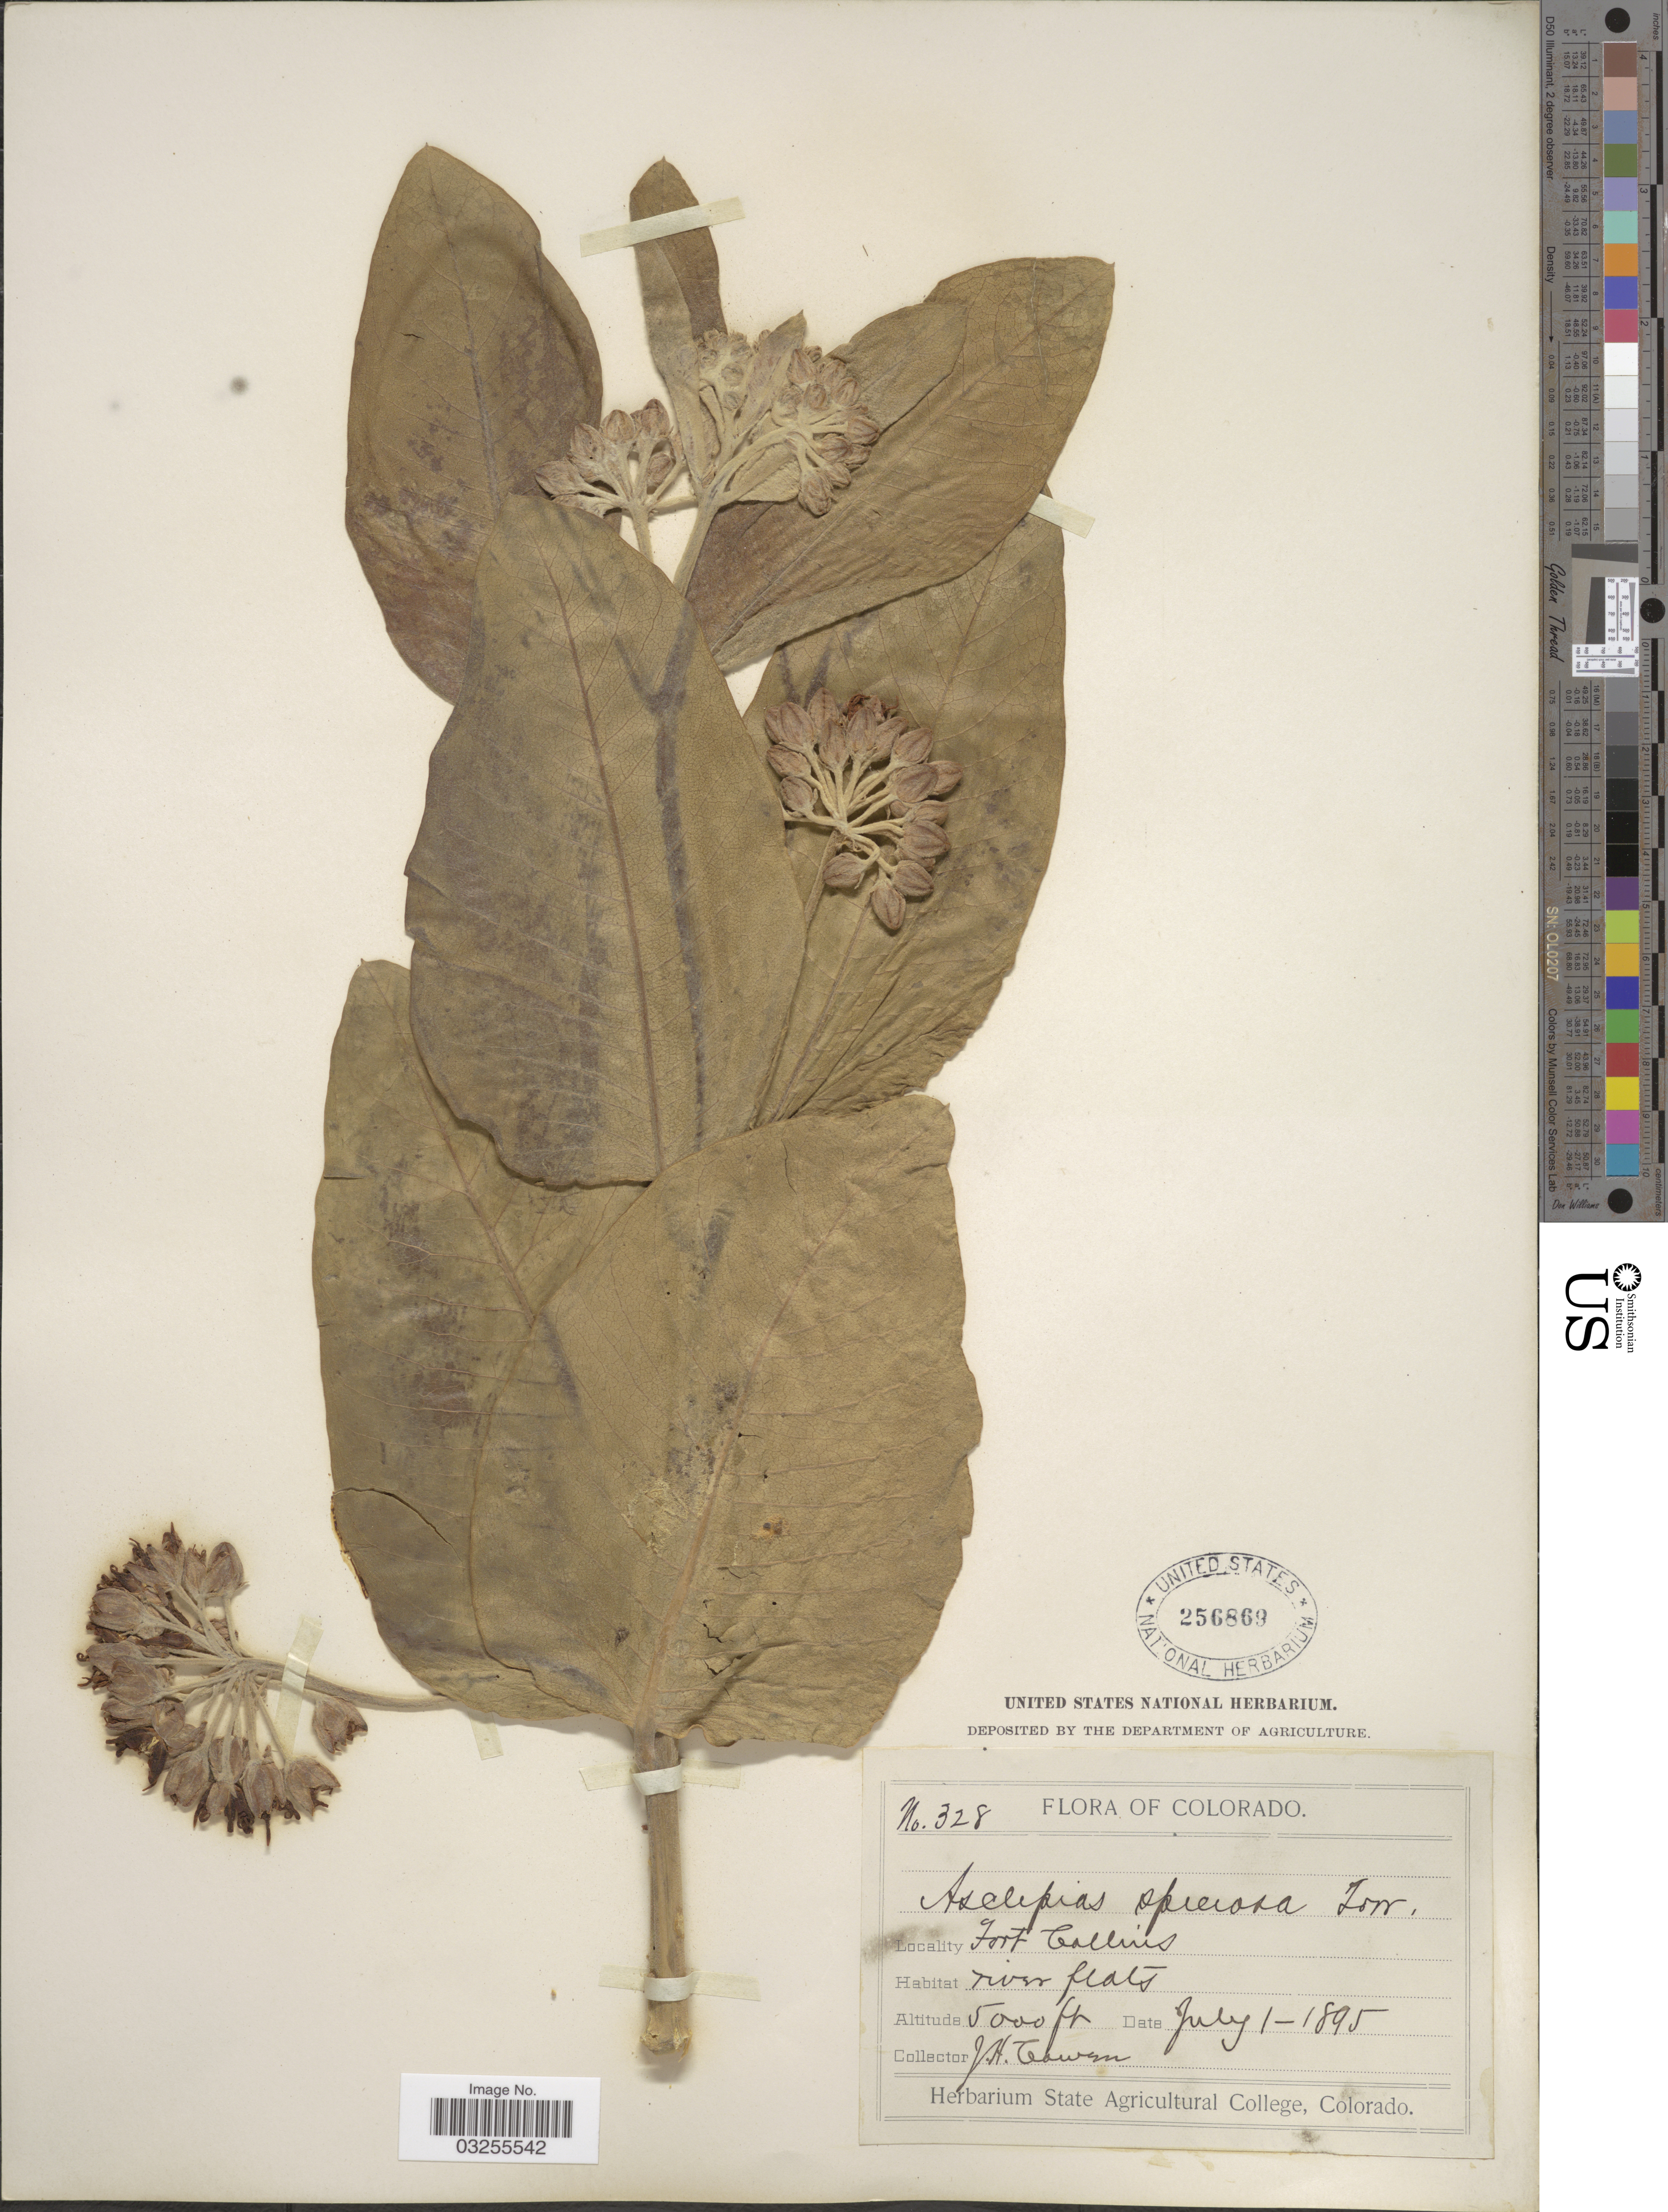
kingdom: Plantae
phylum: Tracheophyta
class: Magnoliopsida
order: Gentianales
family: Apocynaceae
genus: Asclepias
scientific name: Asclepias speciosa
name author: Torr.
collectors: J. H. Cowen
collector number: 328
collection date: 1895-07-01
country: United States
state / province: Colorado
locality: Fort Collins, river flats.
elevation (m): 1524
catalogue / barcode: US 256869